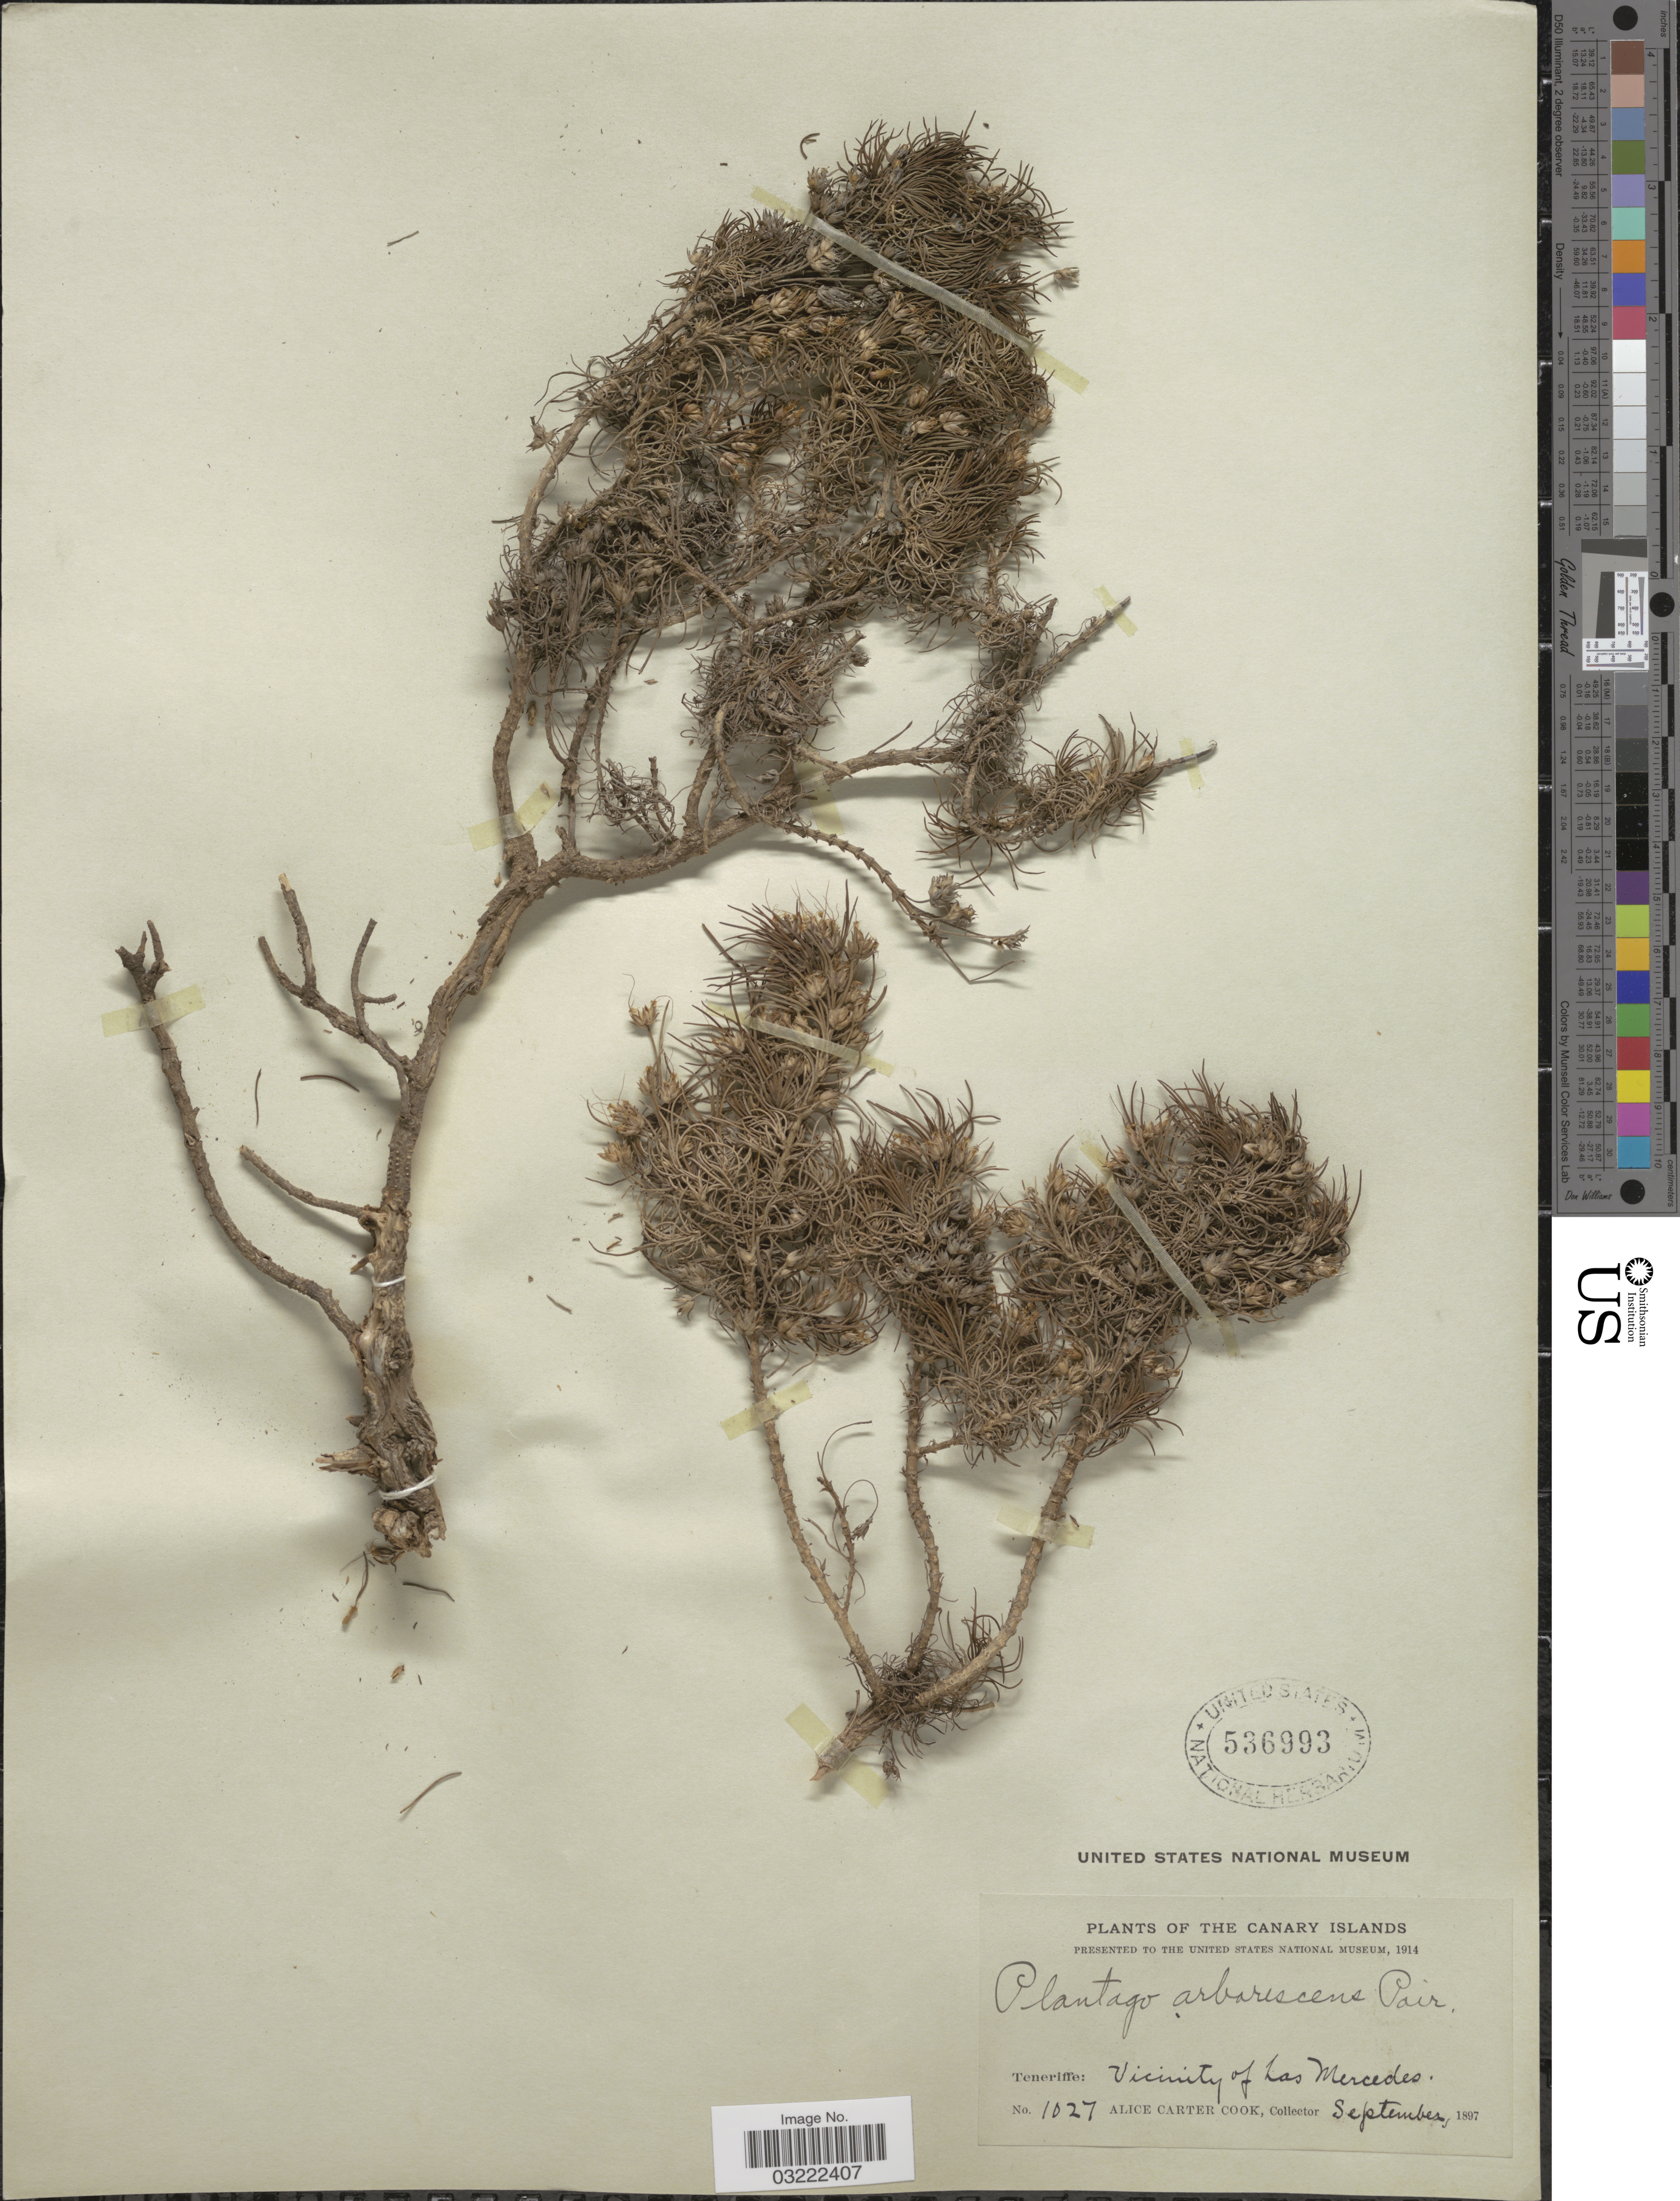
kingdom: Plantae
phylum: Tracheophyta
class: Magnoliopsida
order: Lamiales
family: Plantaginaceae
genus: Plantago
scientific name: Plantago arborescens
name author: Poir.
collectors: Alice C. Cook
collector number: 1027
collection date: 1897-09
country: Spain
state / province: Canarias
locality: The Canary Islands, Teneriffe: Vicinity of Las Mercedes.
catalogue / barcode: US 536993